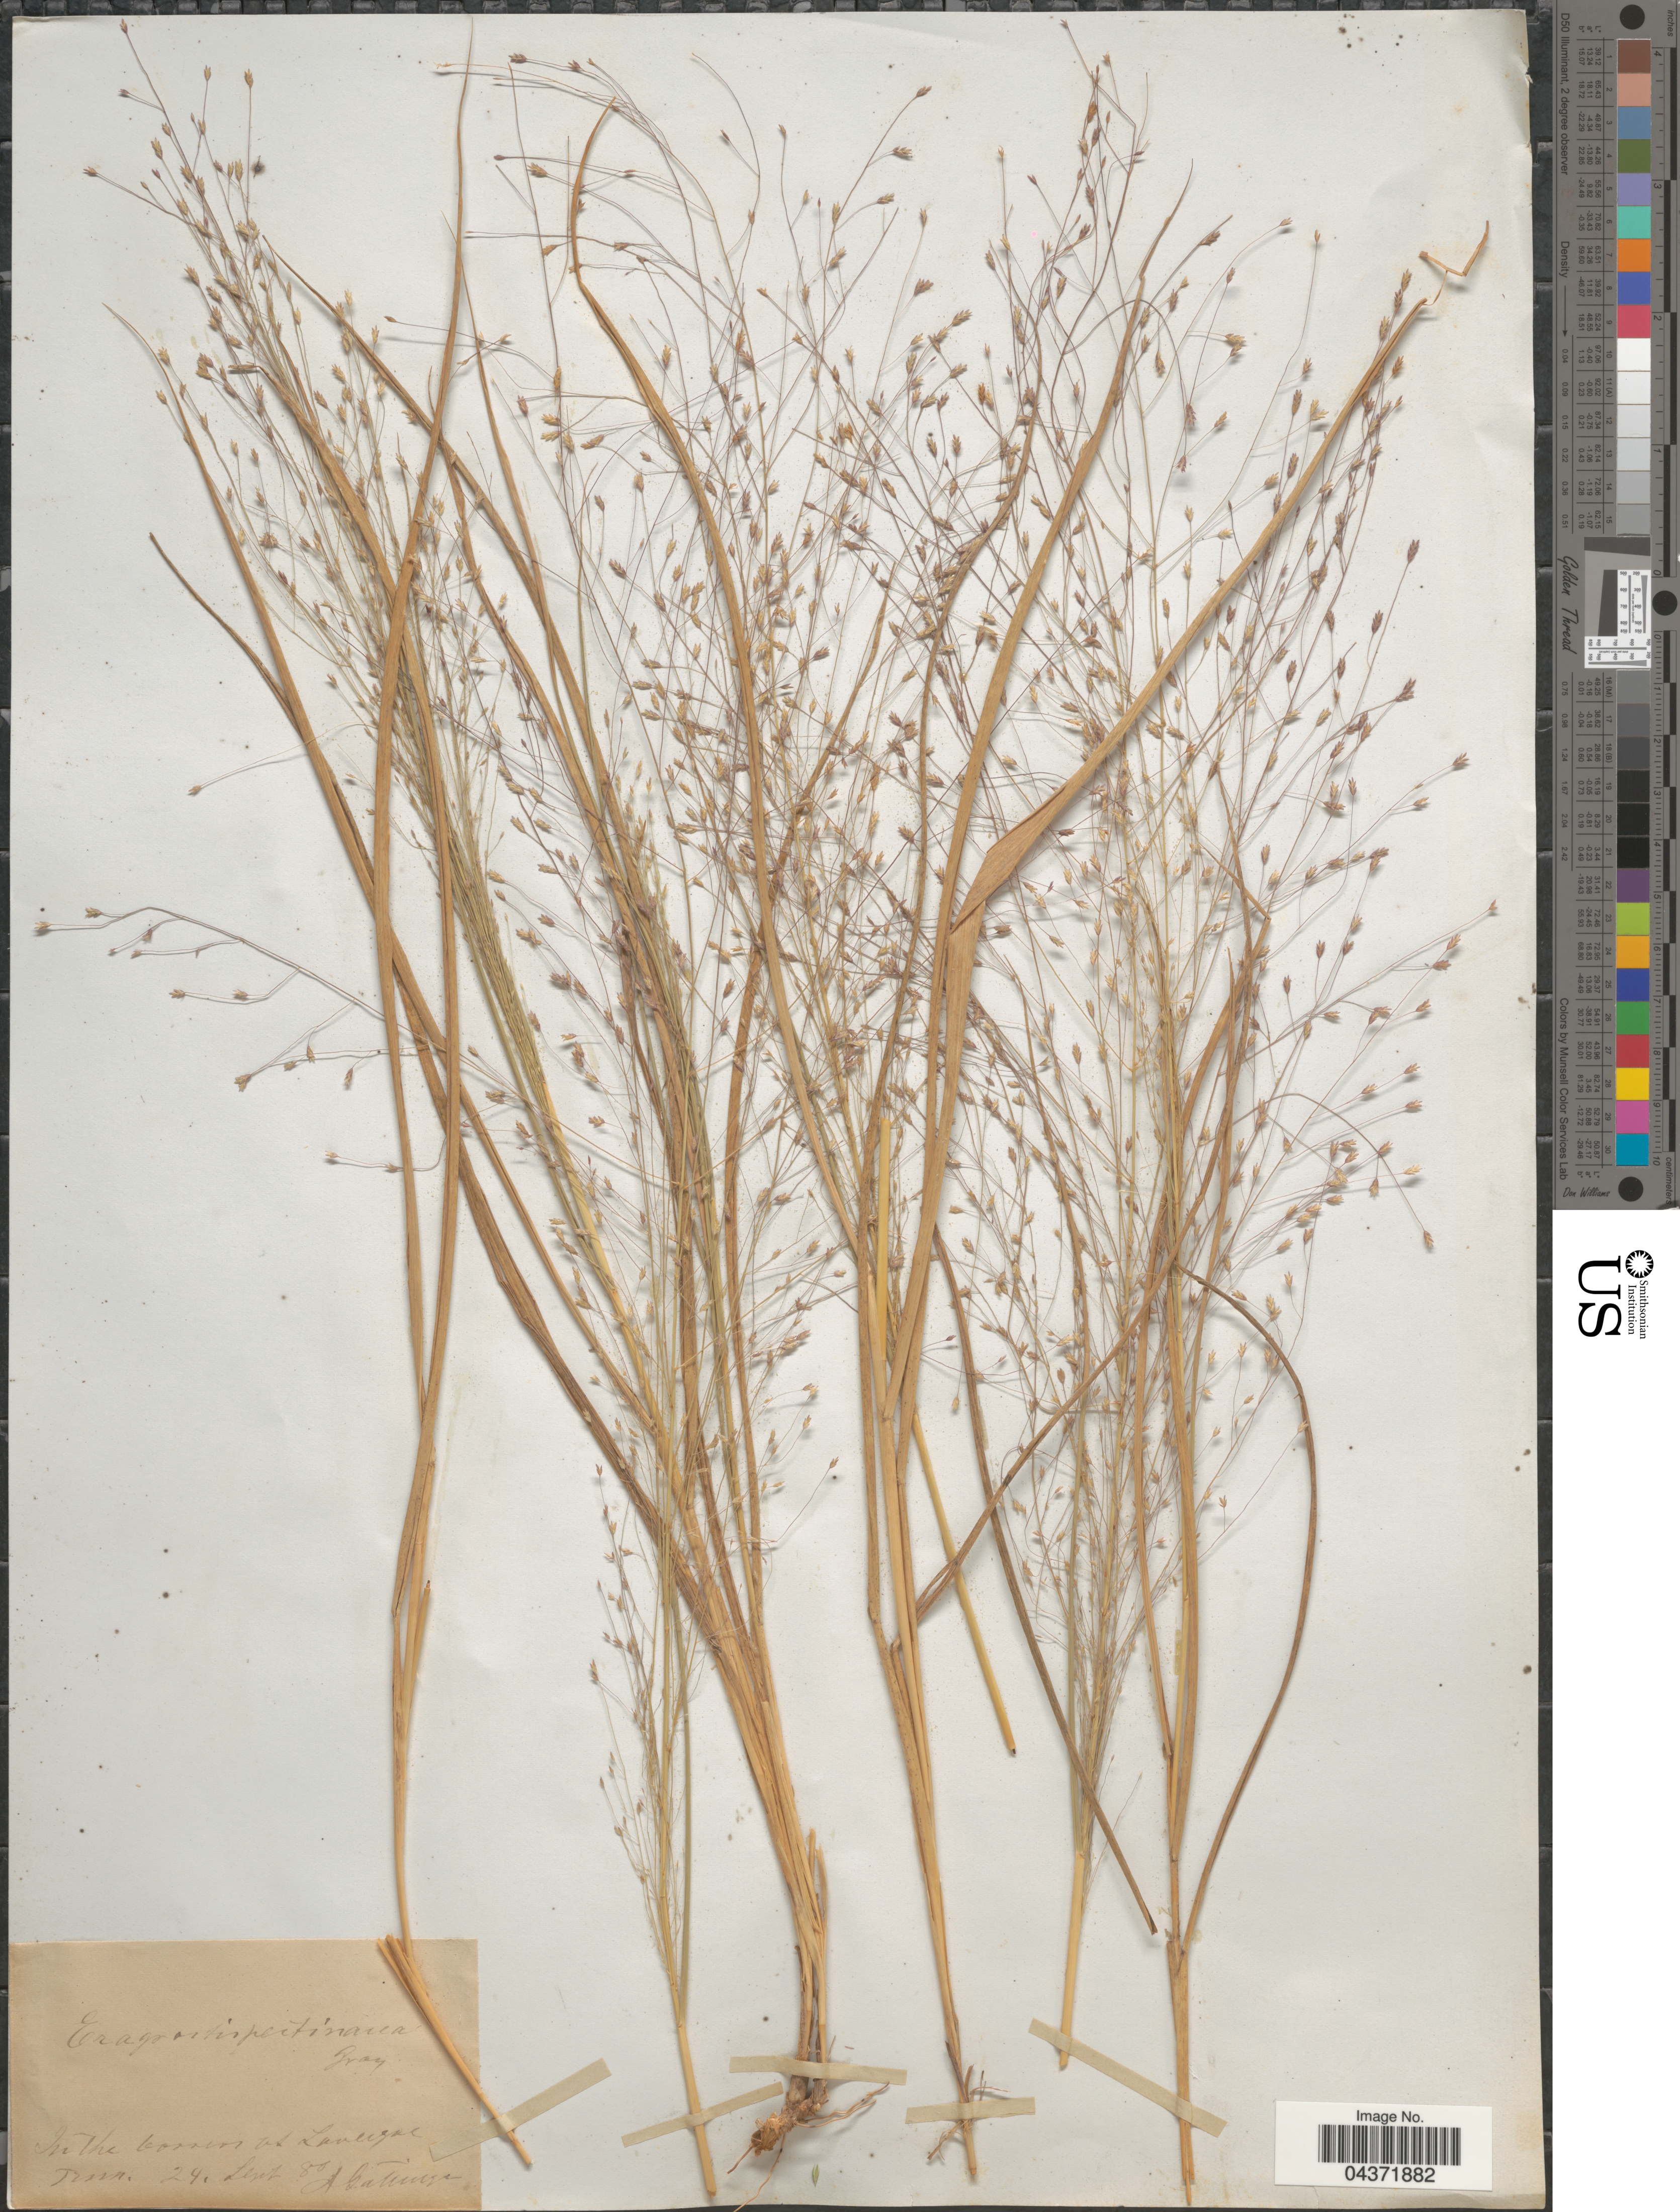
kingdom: Plantae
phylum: Tracheophyta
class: Liliopsida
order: Poales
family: Poaceae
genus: Eragrostis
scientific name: Eragrostis spectabilis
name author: (Pursh) Steud.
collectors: A. Gattinger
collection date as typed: Transcribed d/m/y: 29/9/80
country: United States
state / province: Tennessee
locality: In the barren at Lavergne.